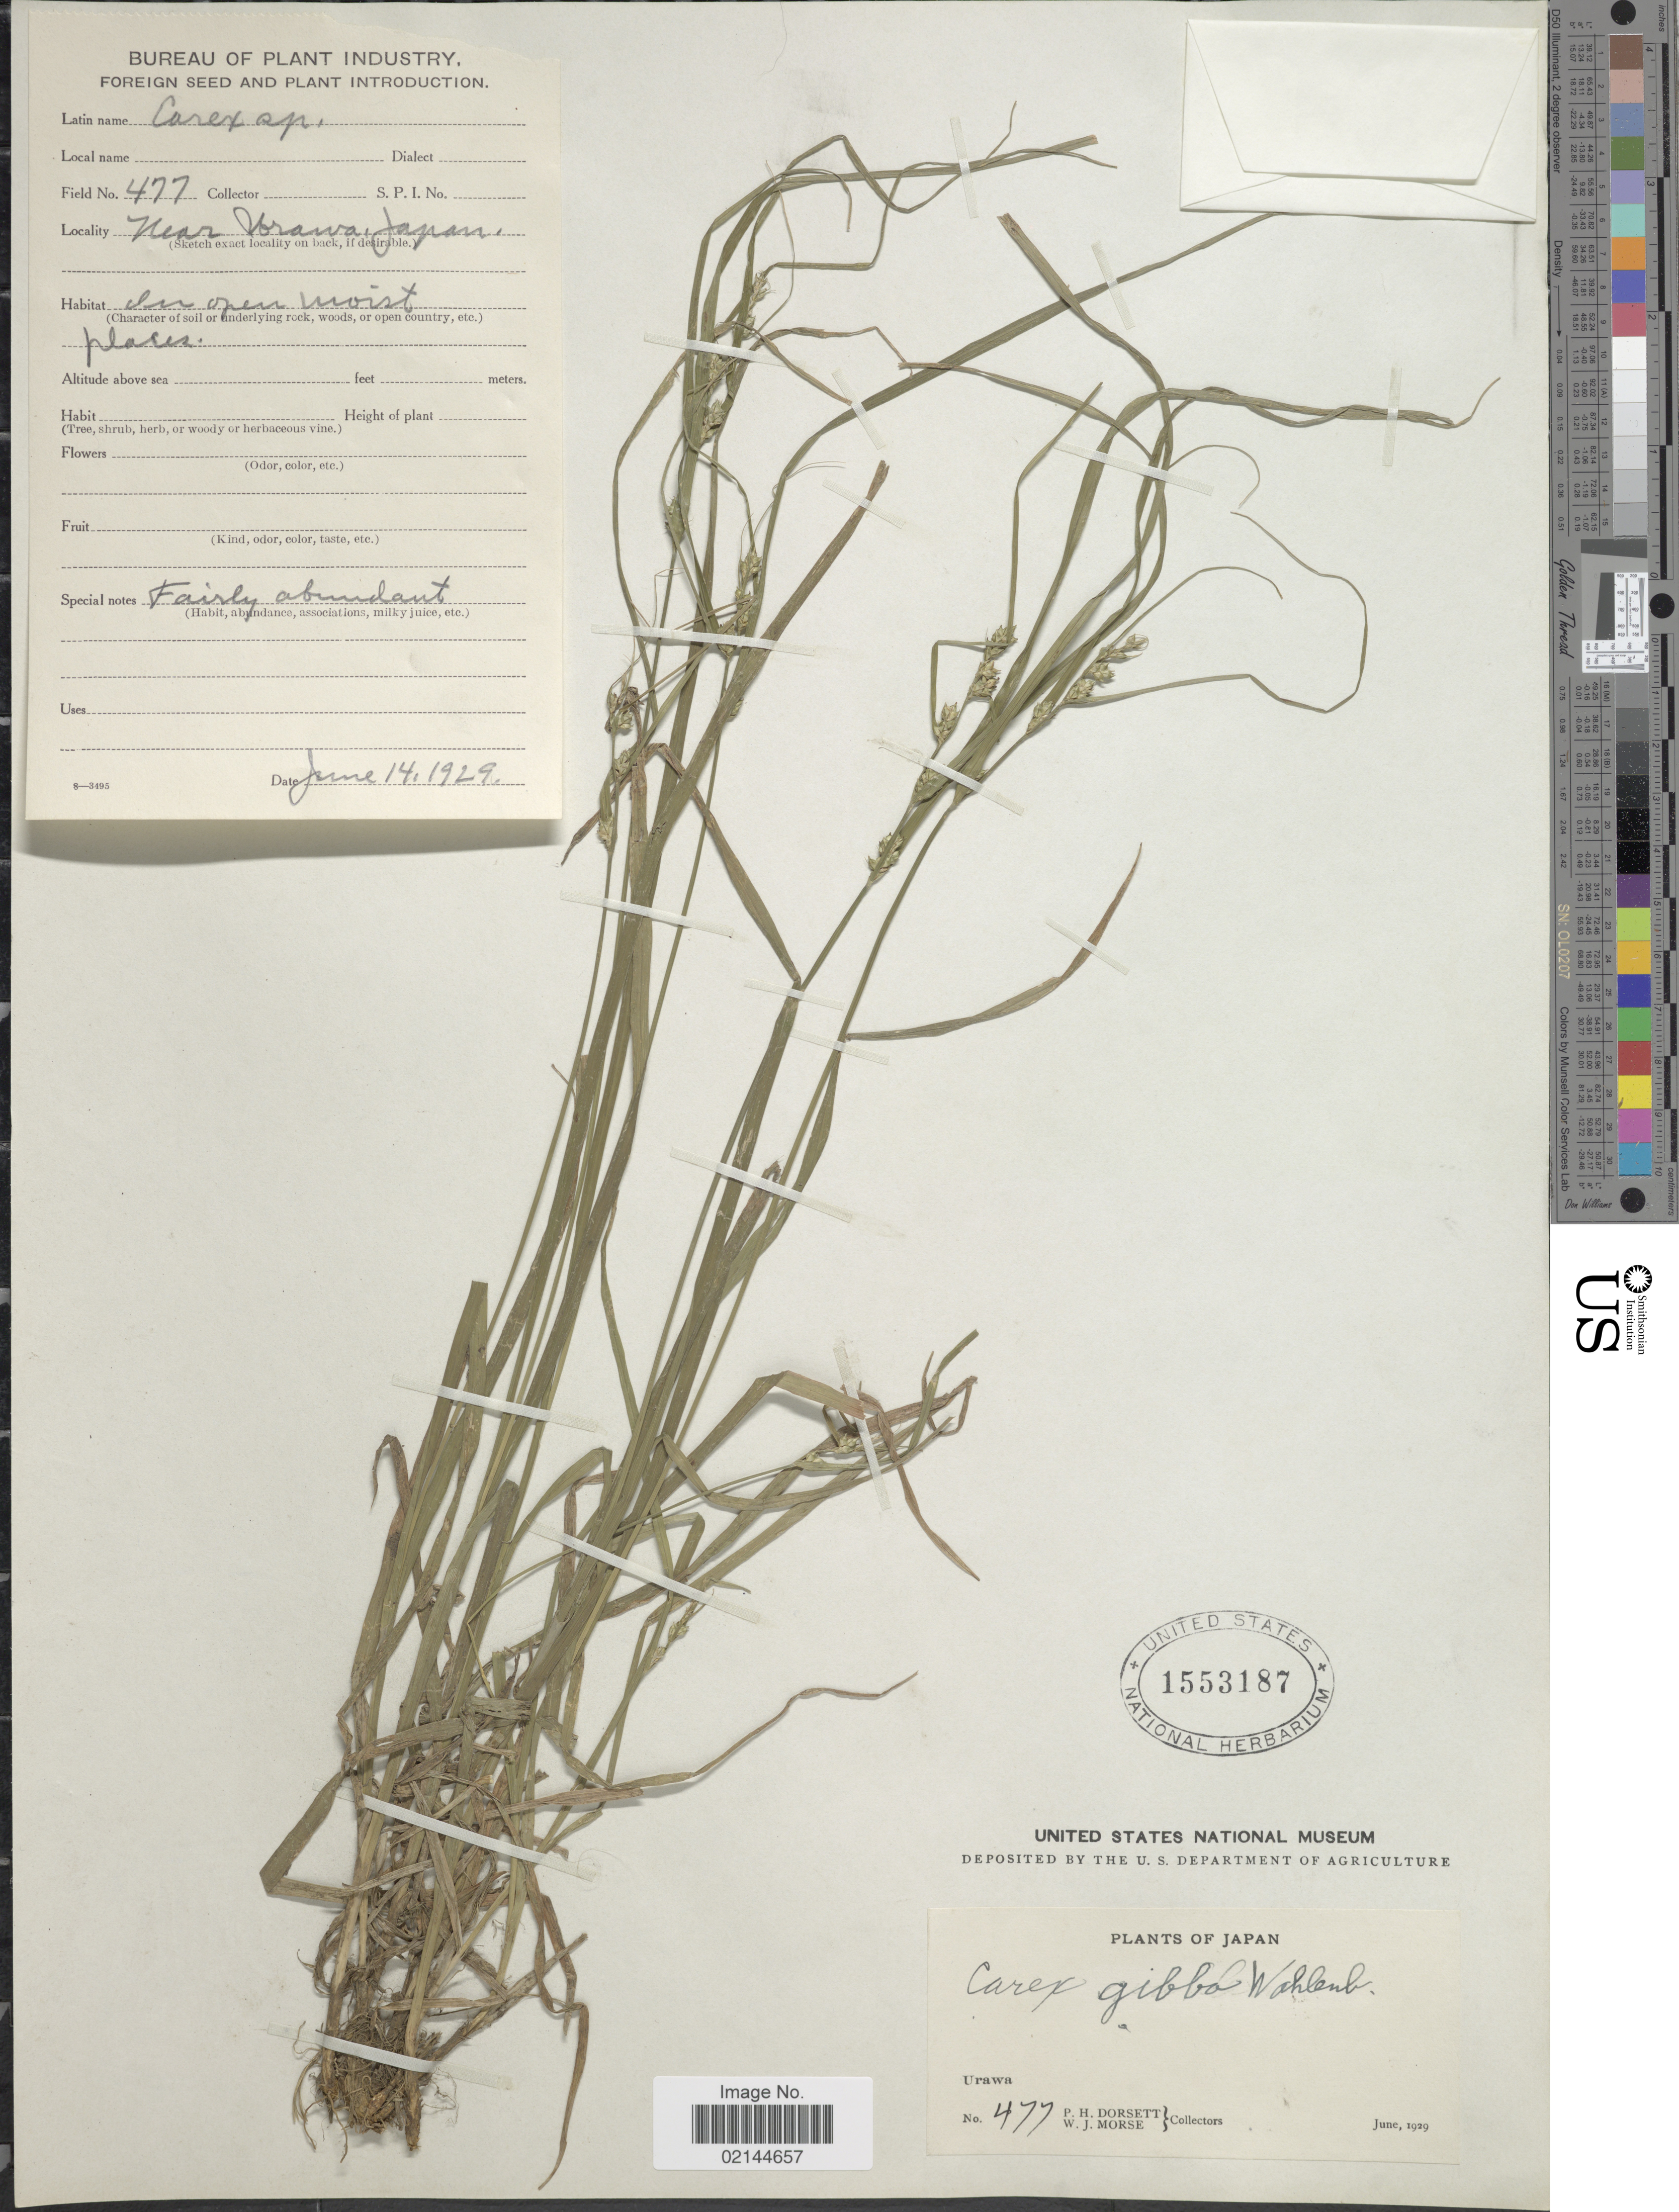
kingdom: Plantae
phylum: Tracheophyta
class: Liliopsida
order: Poales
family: Cyperaceae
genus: Carex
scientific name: Carex gibba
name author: Wahlenb.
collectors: P. H. Dorsett & W. J. Morse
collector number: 477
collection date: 1929-06-14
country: Japan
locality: Near Urawa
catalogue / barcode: US 1553187